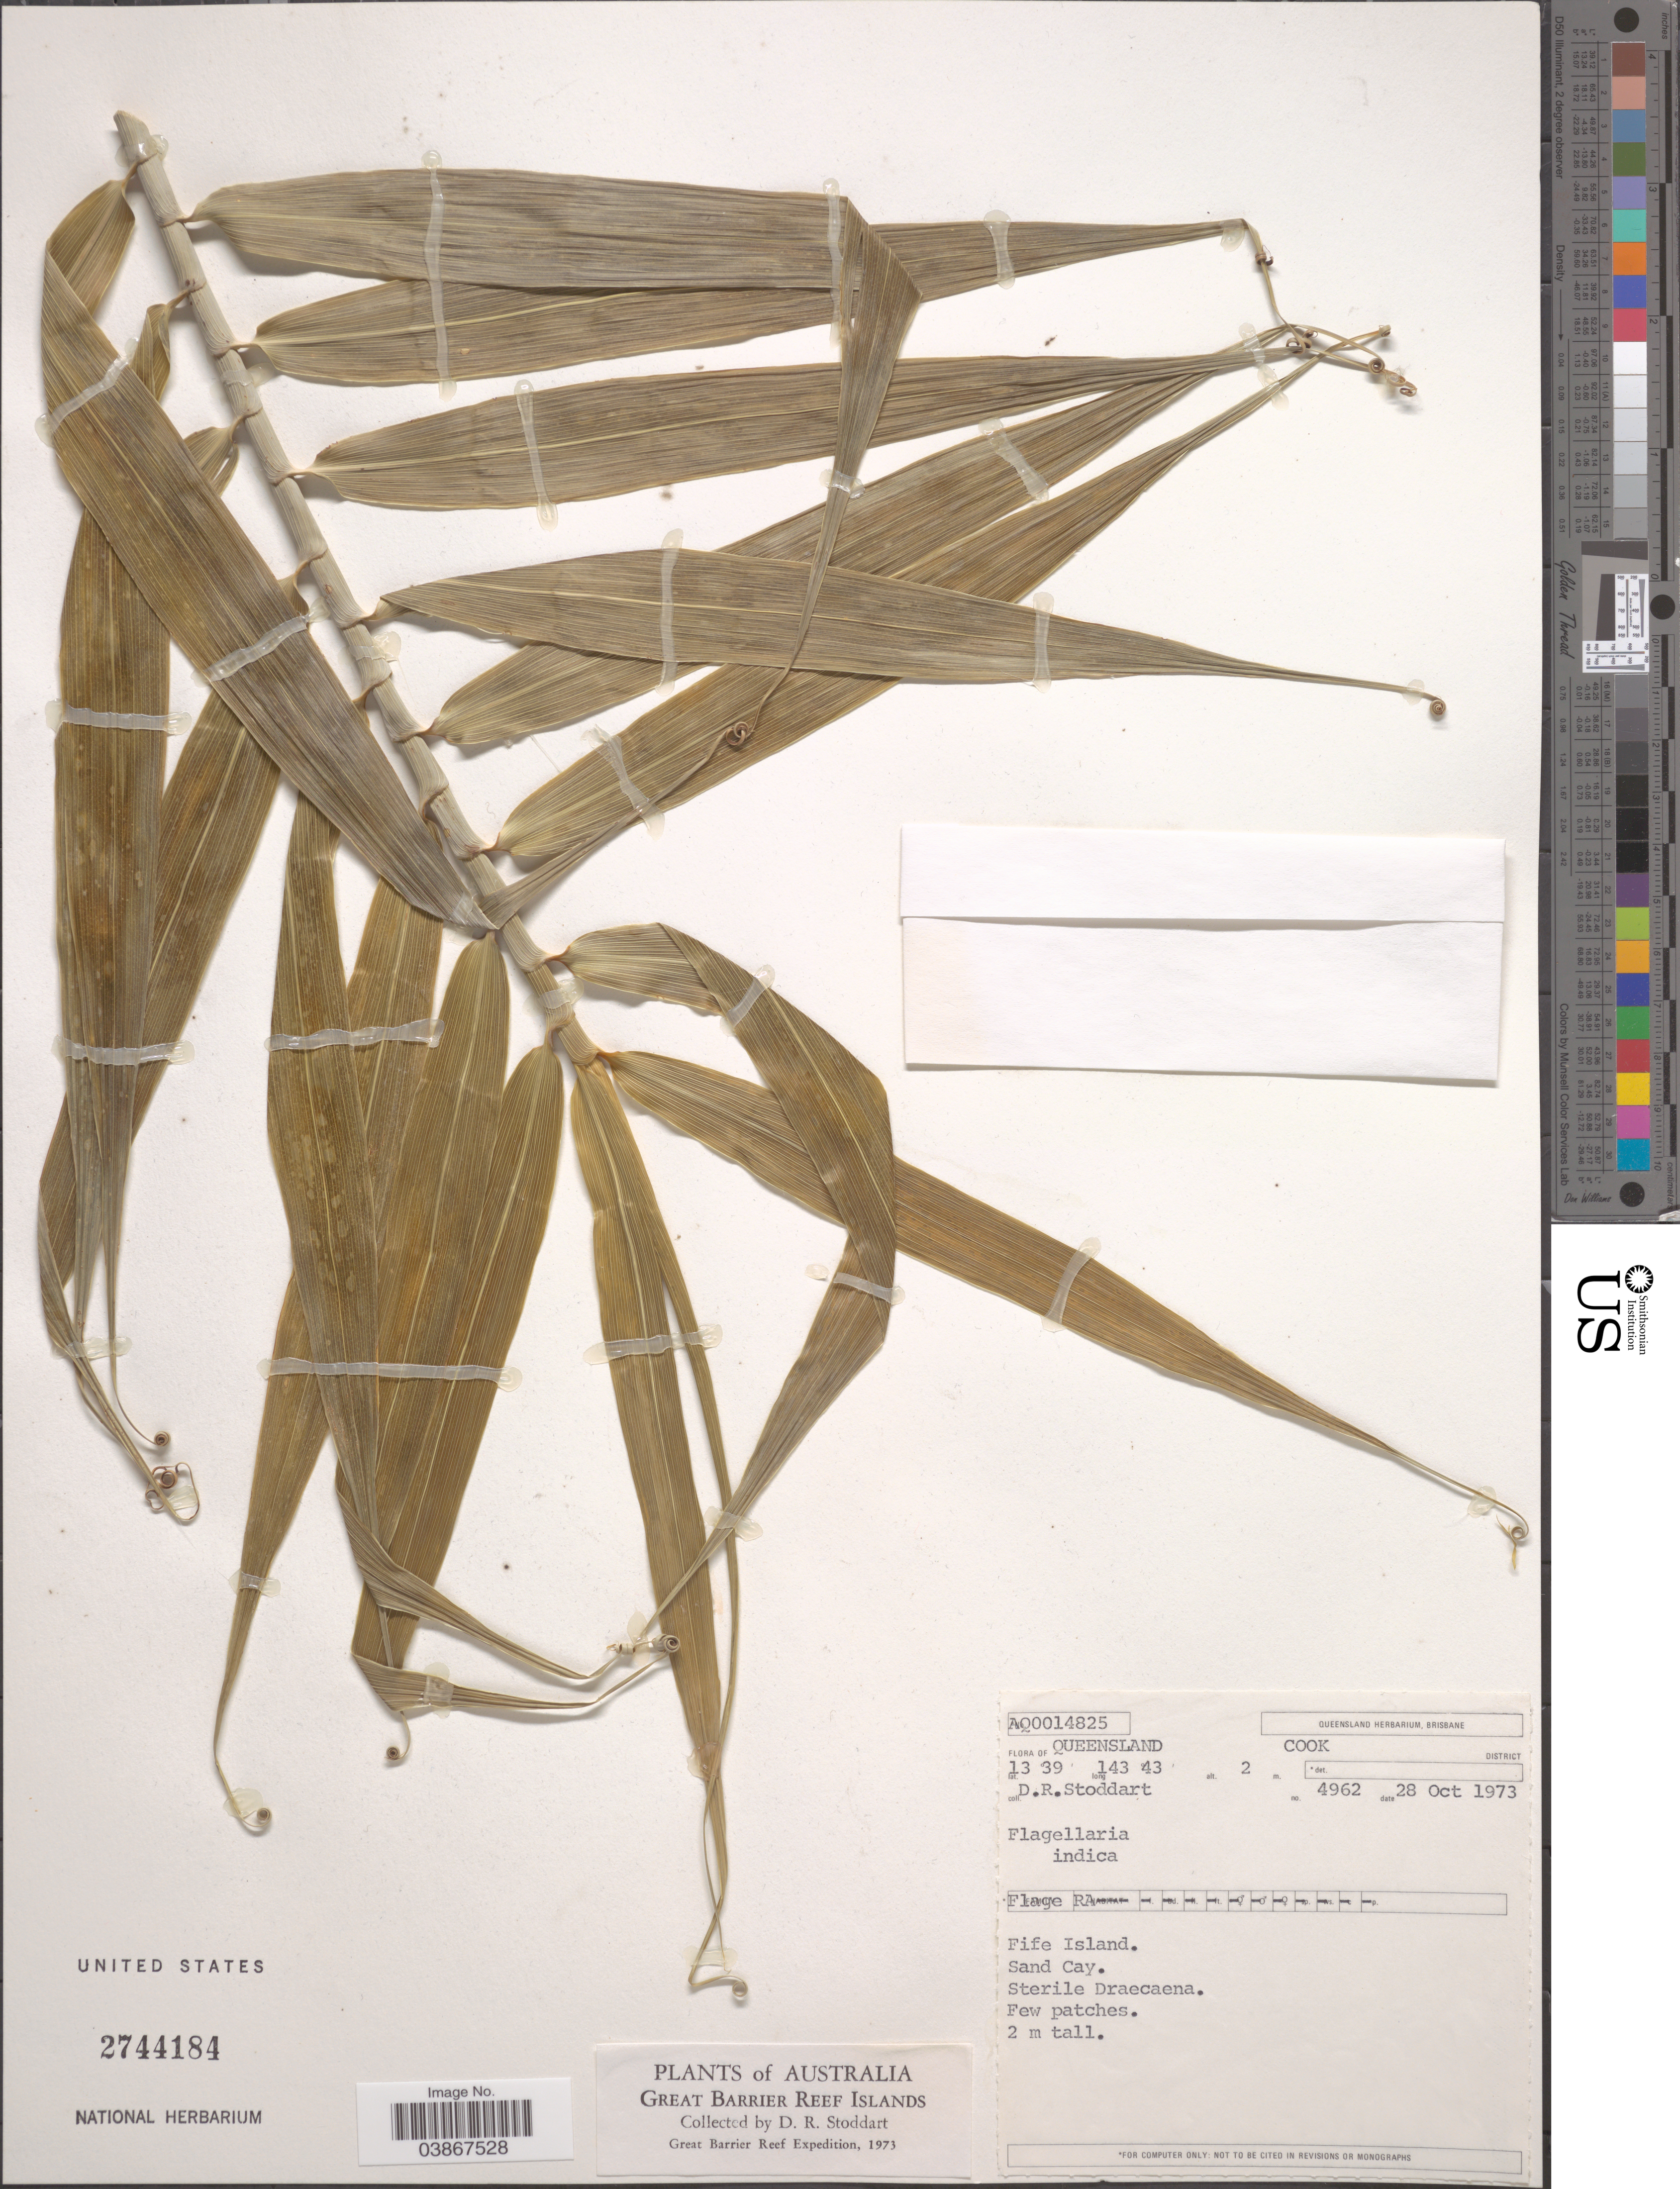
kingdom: Plantae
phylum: Tracheophyta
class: Liliopsida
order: Poales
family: Flagellariaceae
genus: Flagellaria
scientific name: Flagellaria indica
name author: L.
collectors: D. R. Stoddart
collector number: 4962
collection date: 1973-10-28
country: Australia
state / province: Queensland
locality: Great Barrier Reef Islands. Cook District. Fife Island.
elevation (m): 2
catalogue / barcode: US 2744184